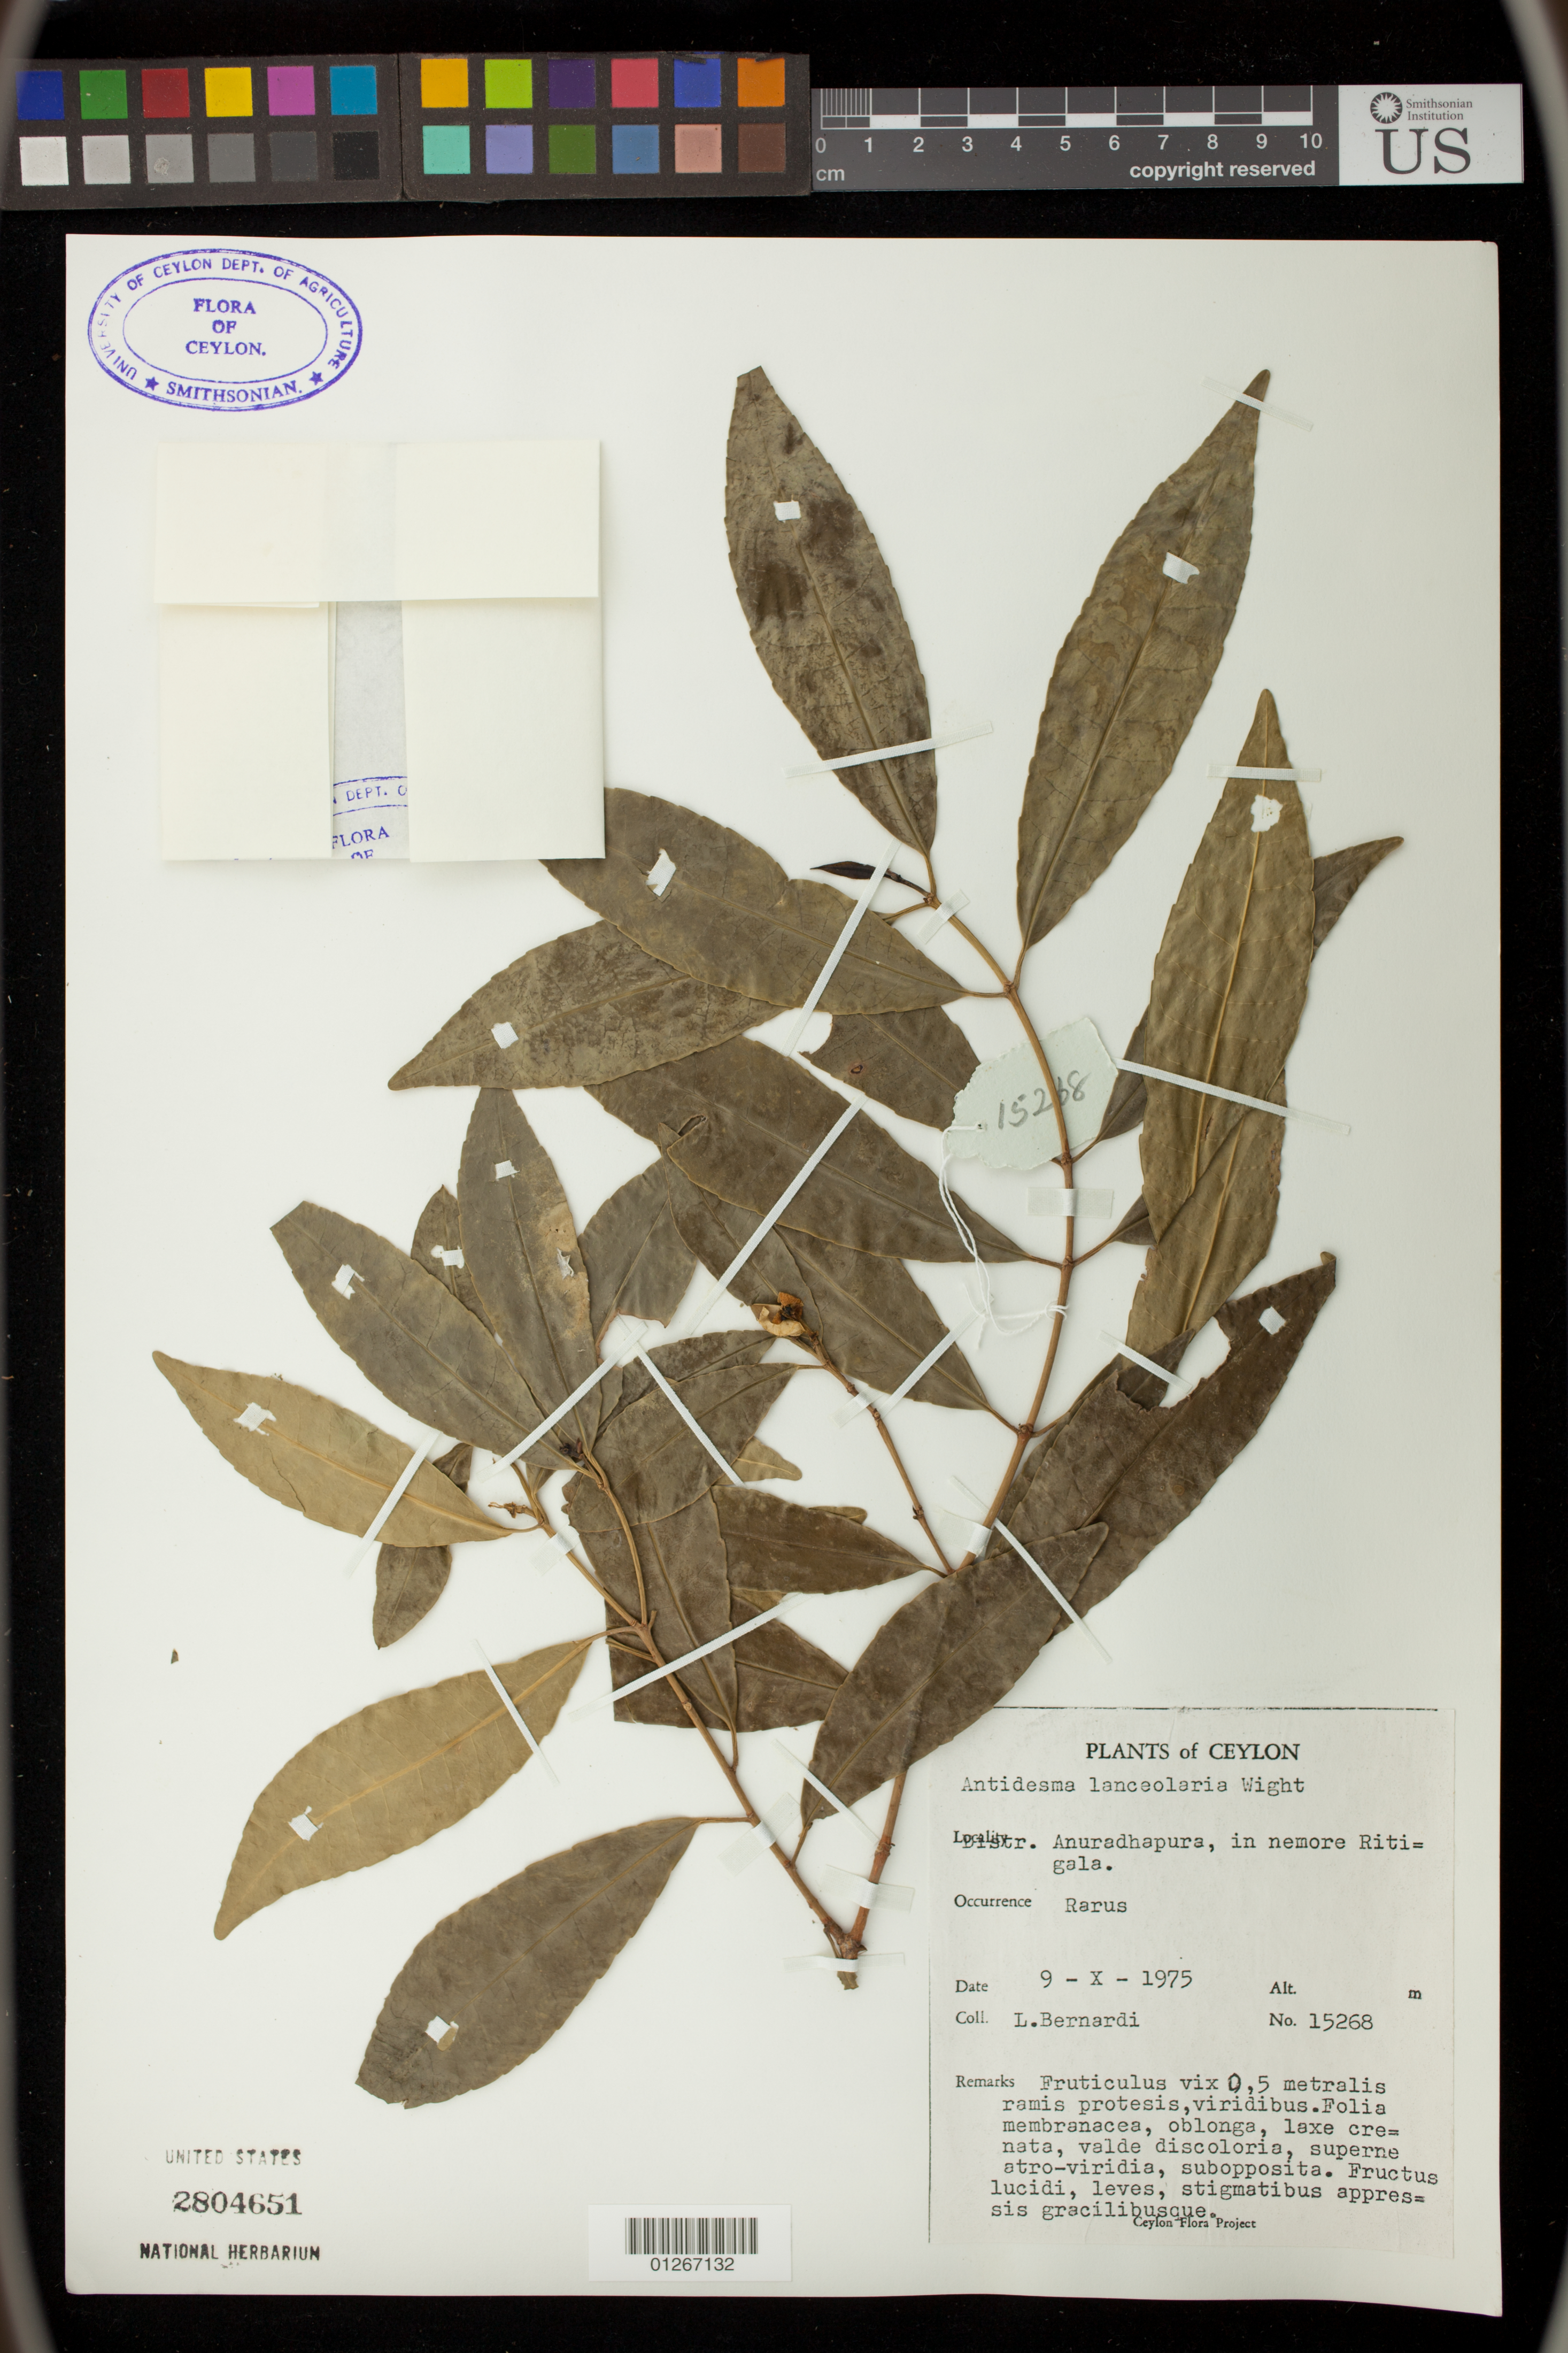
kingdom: Plantae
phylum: Tracheophyta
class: Magnoliopsida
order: Malpighiales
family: Phyllanthaceae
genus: Antidesma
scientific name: Antidesma walkeri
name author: (Tul.) Pax & K. Hoffm.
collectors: L. Bernardi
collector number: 15268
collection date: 1975-10-09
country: Sri Lanka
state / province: North Central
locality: Distr. Anuradhapura, in nemore Riti=gala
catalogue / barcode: US 2804651